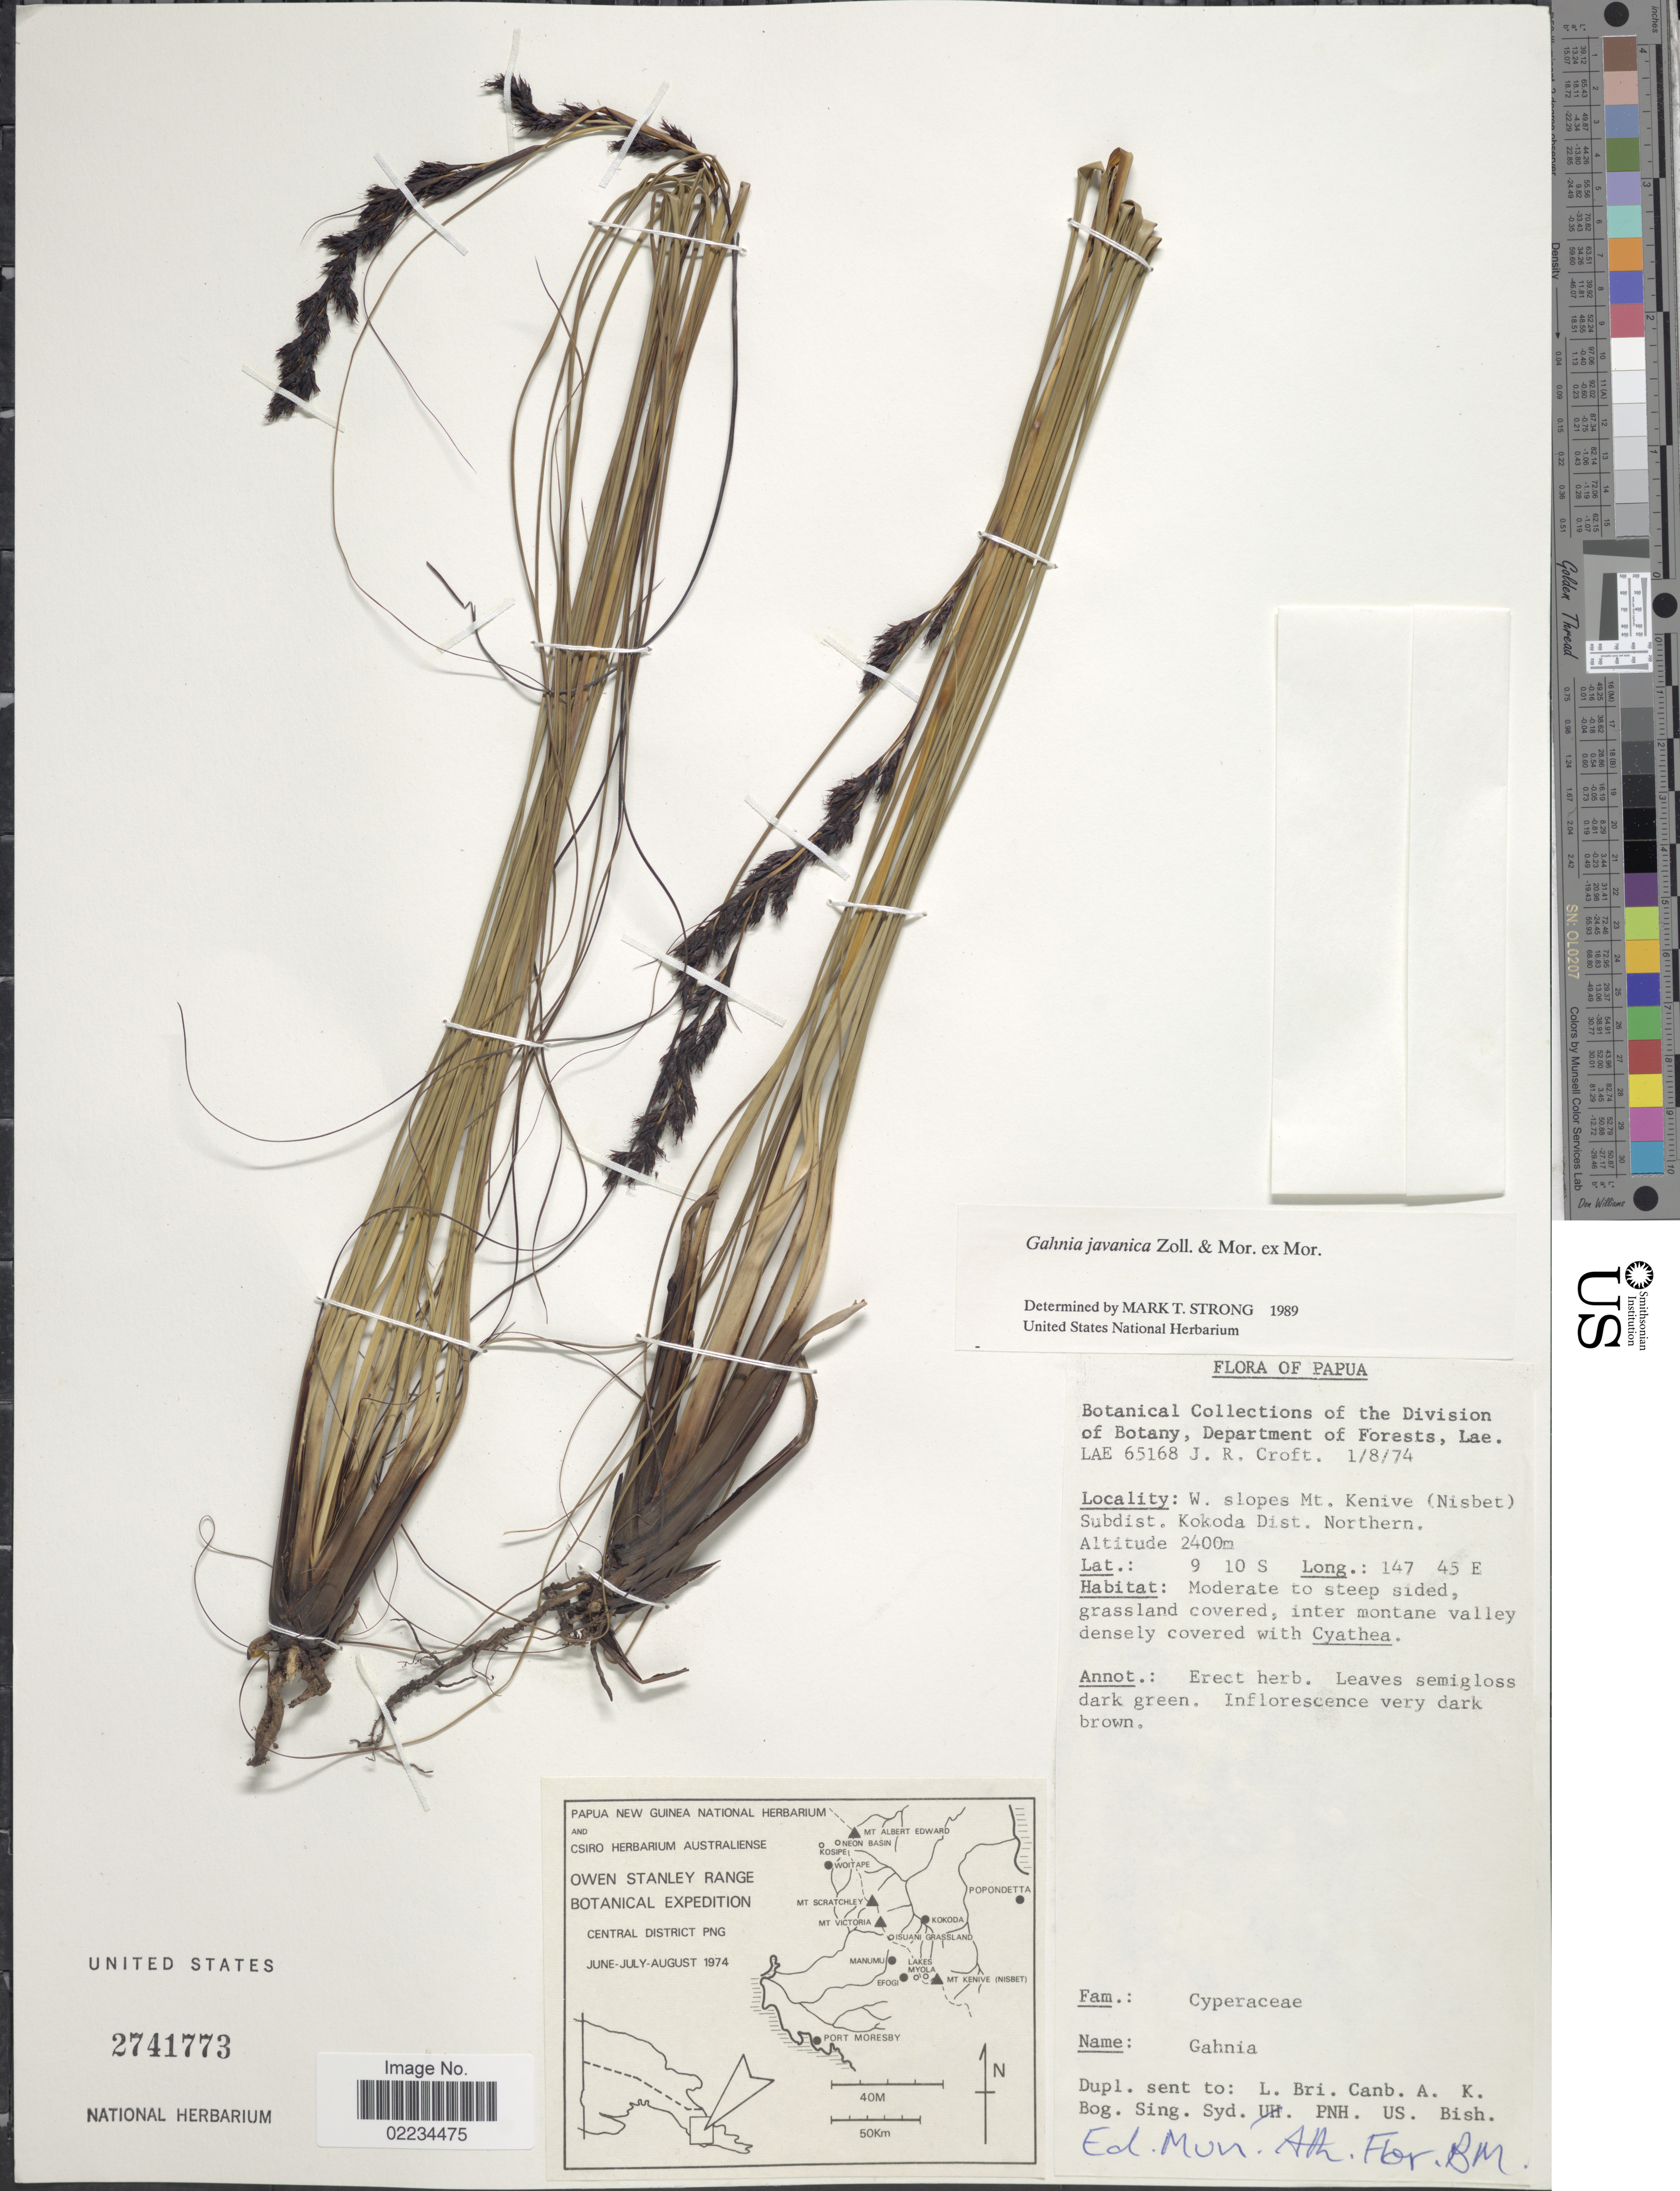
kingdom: Plantae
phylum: Tracheophyta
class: Liliopsida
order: Poales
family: Cyperaceae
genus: Gahnia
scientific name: Gahnia javanica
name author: Moritzi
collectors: J. Croft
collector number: LAE 65168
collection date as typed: Transcribed d/m/y: 1/8/74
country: Papua New Guinea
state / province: Northern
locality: W. slopes Mt Kenive (Nisbet) Subdist. Kokoda Dist.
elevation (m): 2400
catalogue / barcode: US 2741773